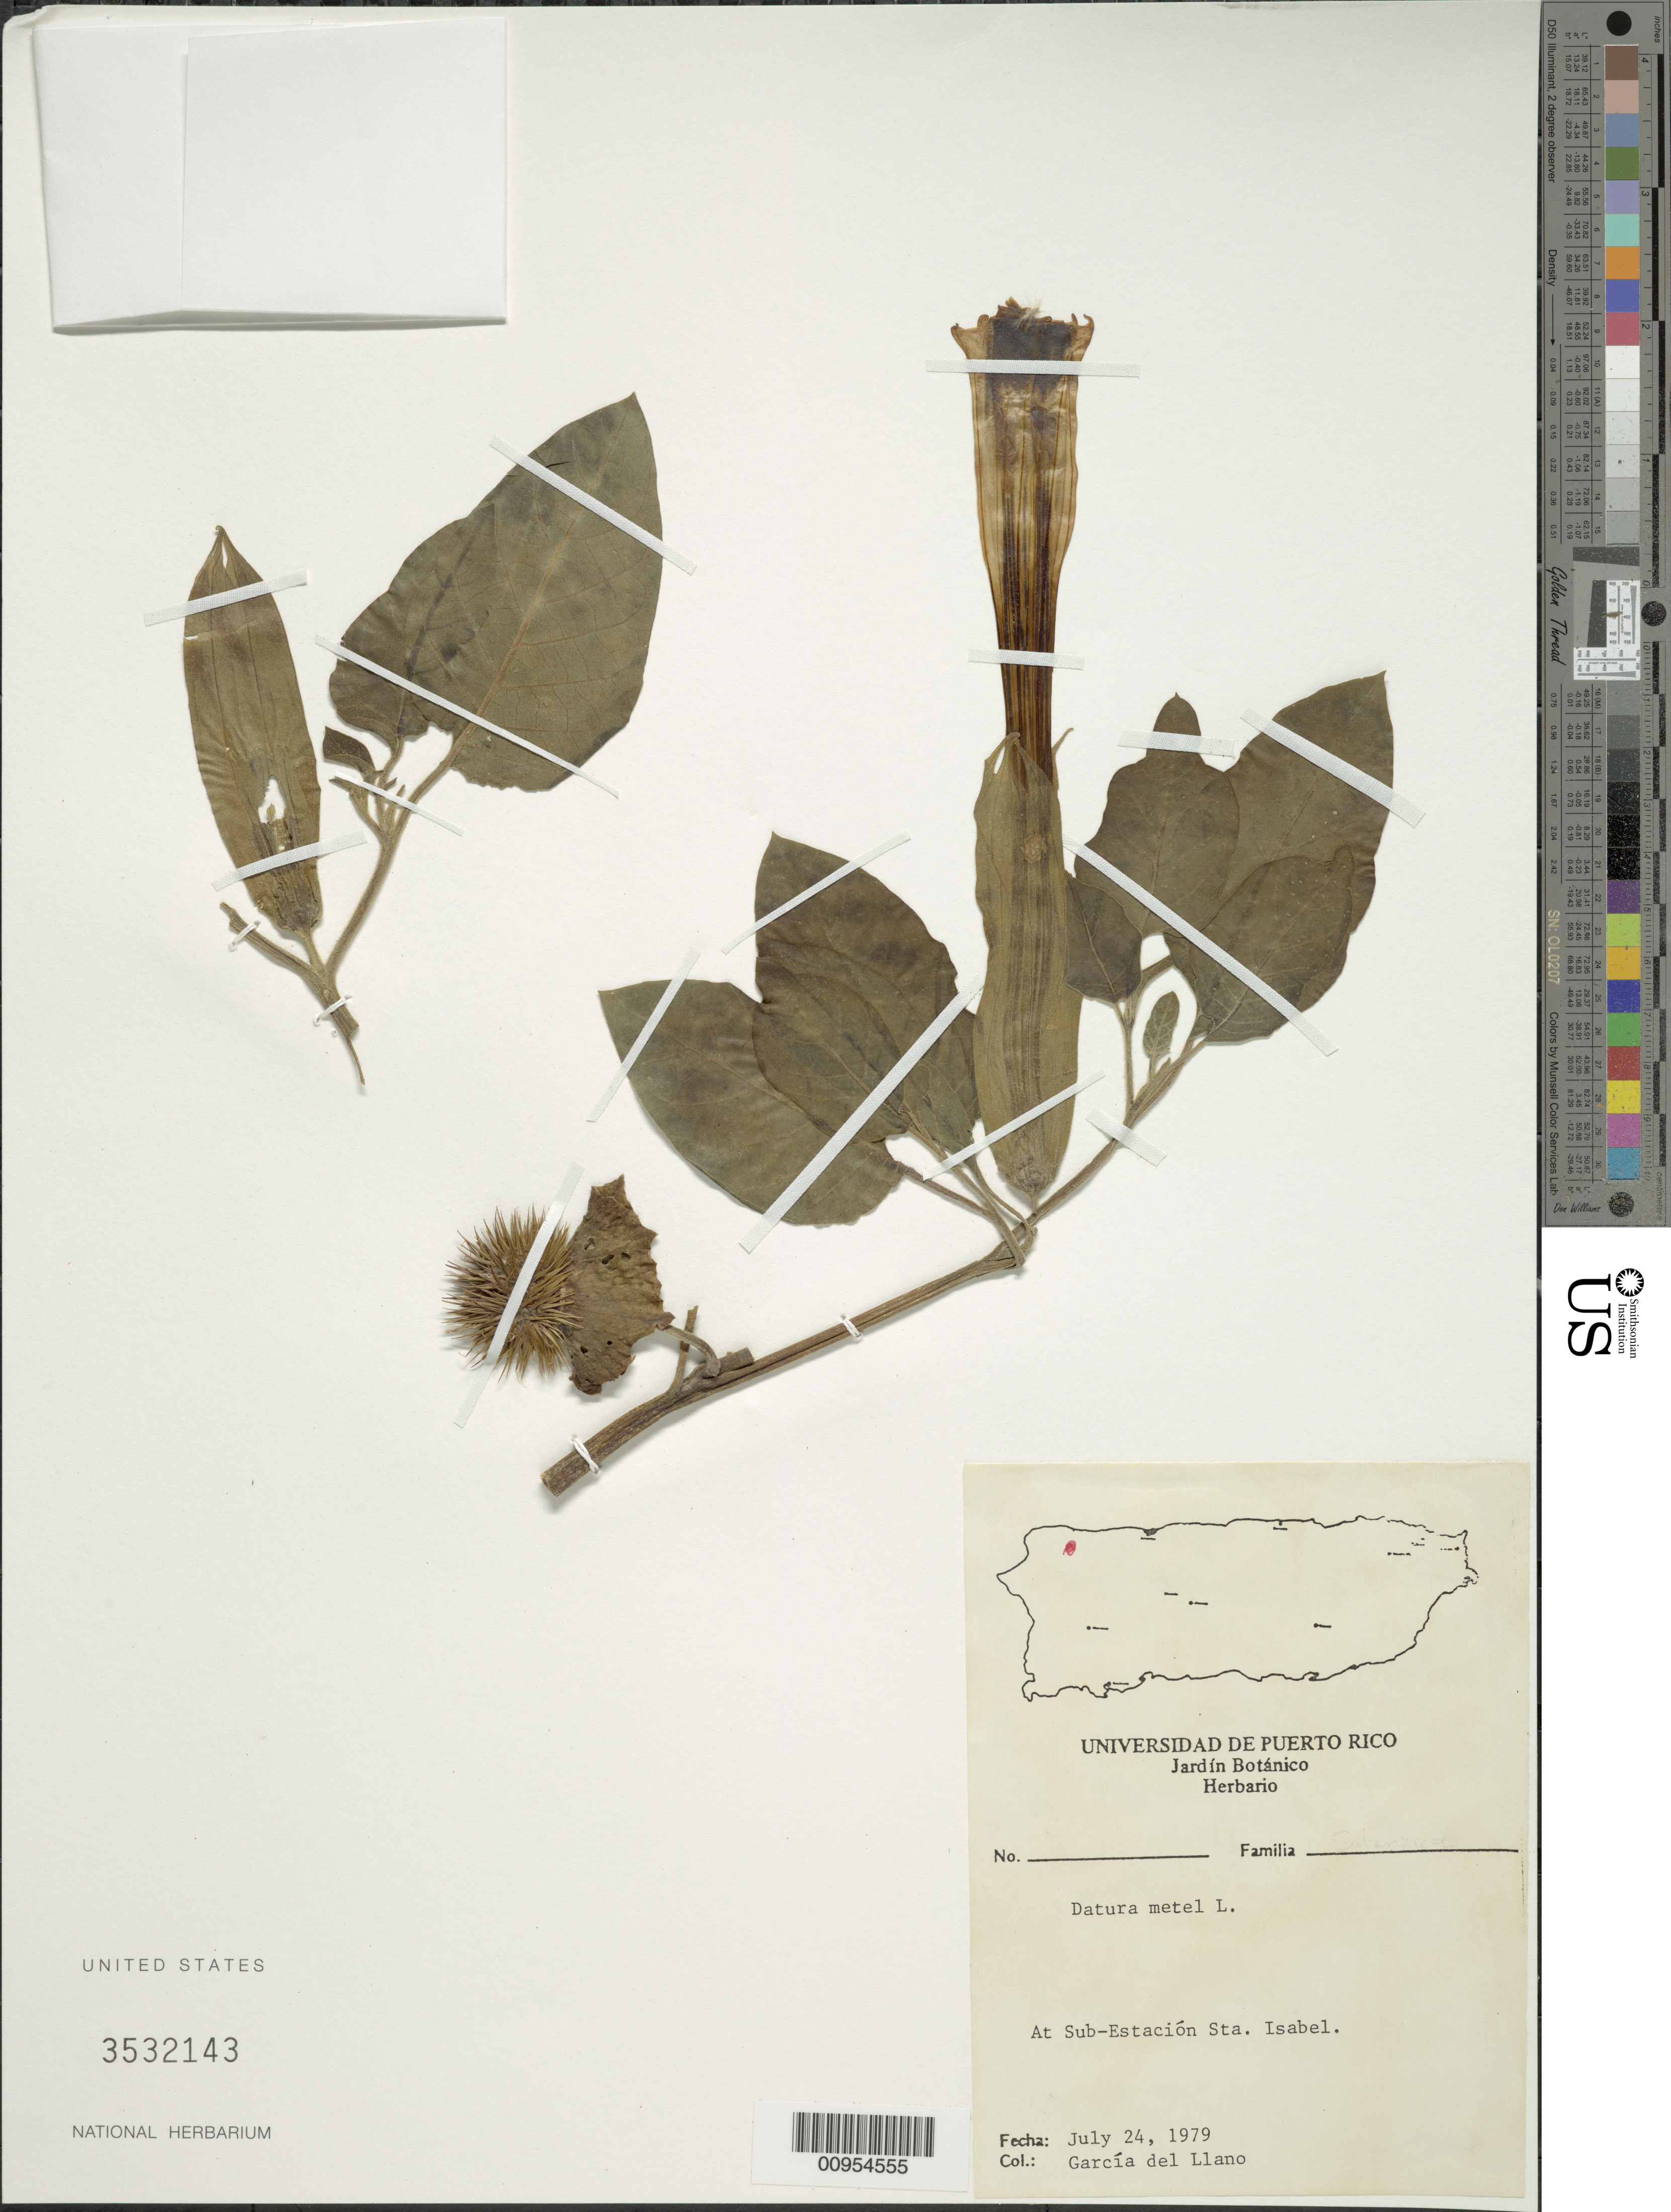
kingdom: Plantae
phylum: Tracheophyta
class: Magnoliopsida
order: Solanales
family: Solanaceae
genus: Datura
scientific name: Datura metel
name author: L.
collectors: J. García & del Llano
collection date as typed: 24 Jul 1979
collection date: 1979-07-24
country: Puerto Rico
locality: At Sub-estación, Sta. Isabel.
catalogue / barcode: US 3532143